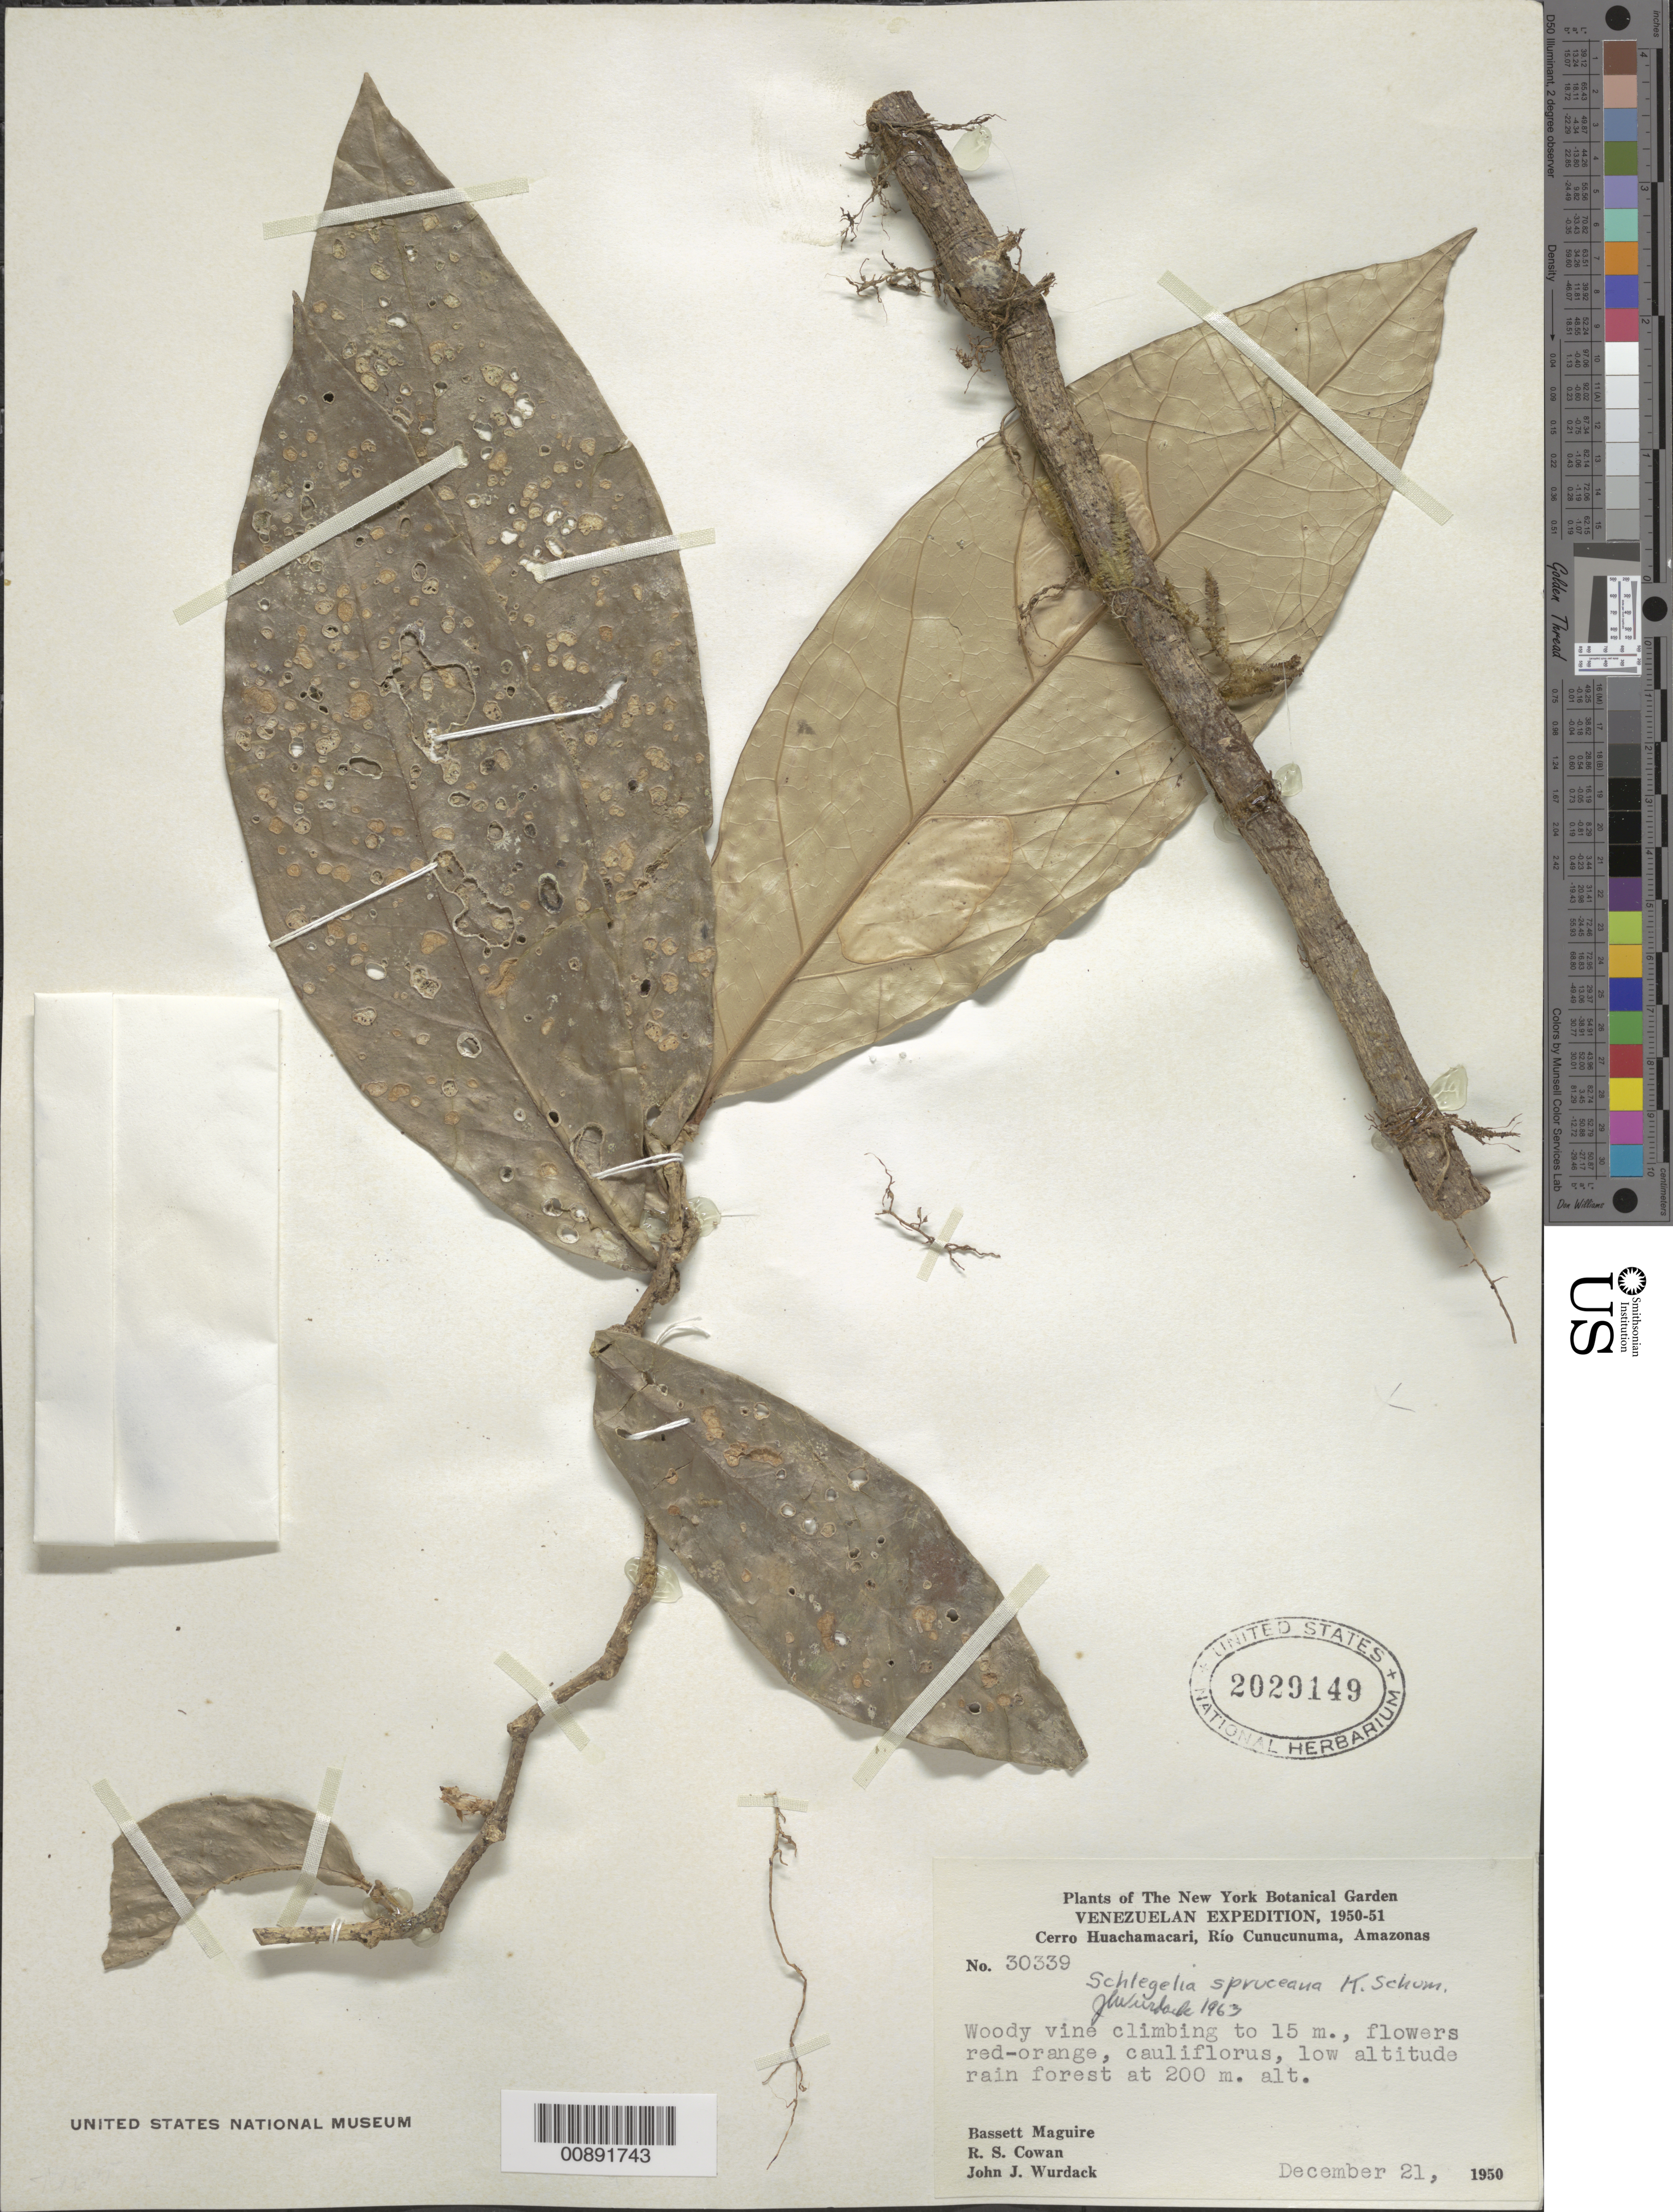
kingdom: Plantae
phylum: Tracheophyta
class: Magnoliopsida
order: Lamiales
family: Schlegeliaceae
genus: Schlegelia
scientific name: Schlegelia spruceana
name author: Bureau & K. Schum.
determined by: Wurdack, John J., (US), US (UNITED STATES)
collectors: B. Maguire, R. S. Cowan & J. J. Wurdack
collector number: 30339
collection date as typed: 21-Dec-50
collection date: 1950-12-21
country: Venezuela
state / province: Amazonas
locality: Cerro Huachamacari, Río Cunucunuma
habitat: Low altitude rain forest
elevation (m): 200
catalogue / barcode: US 2029149